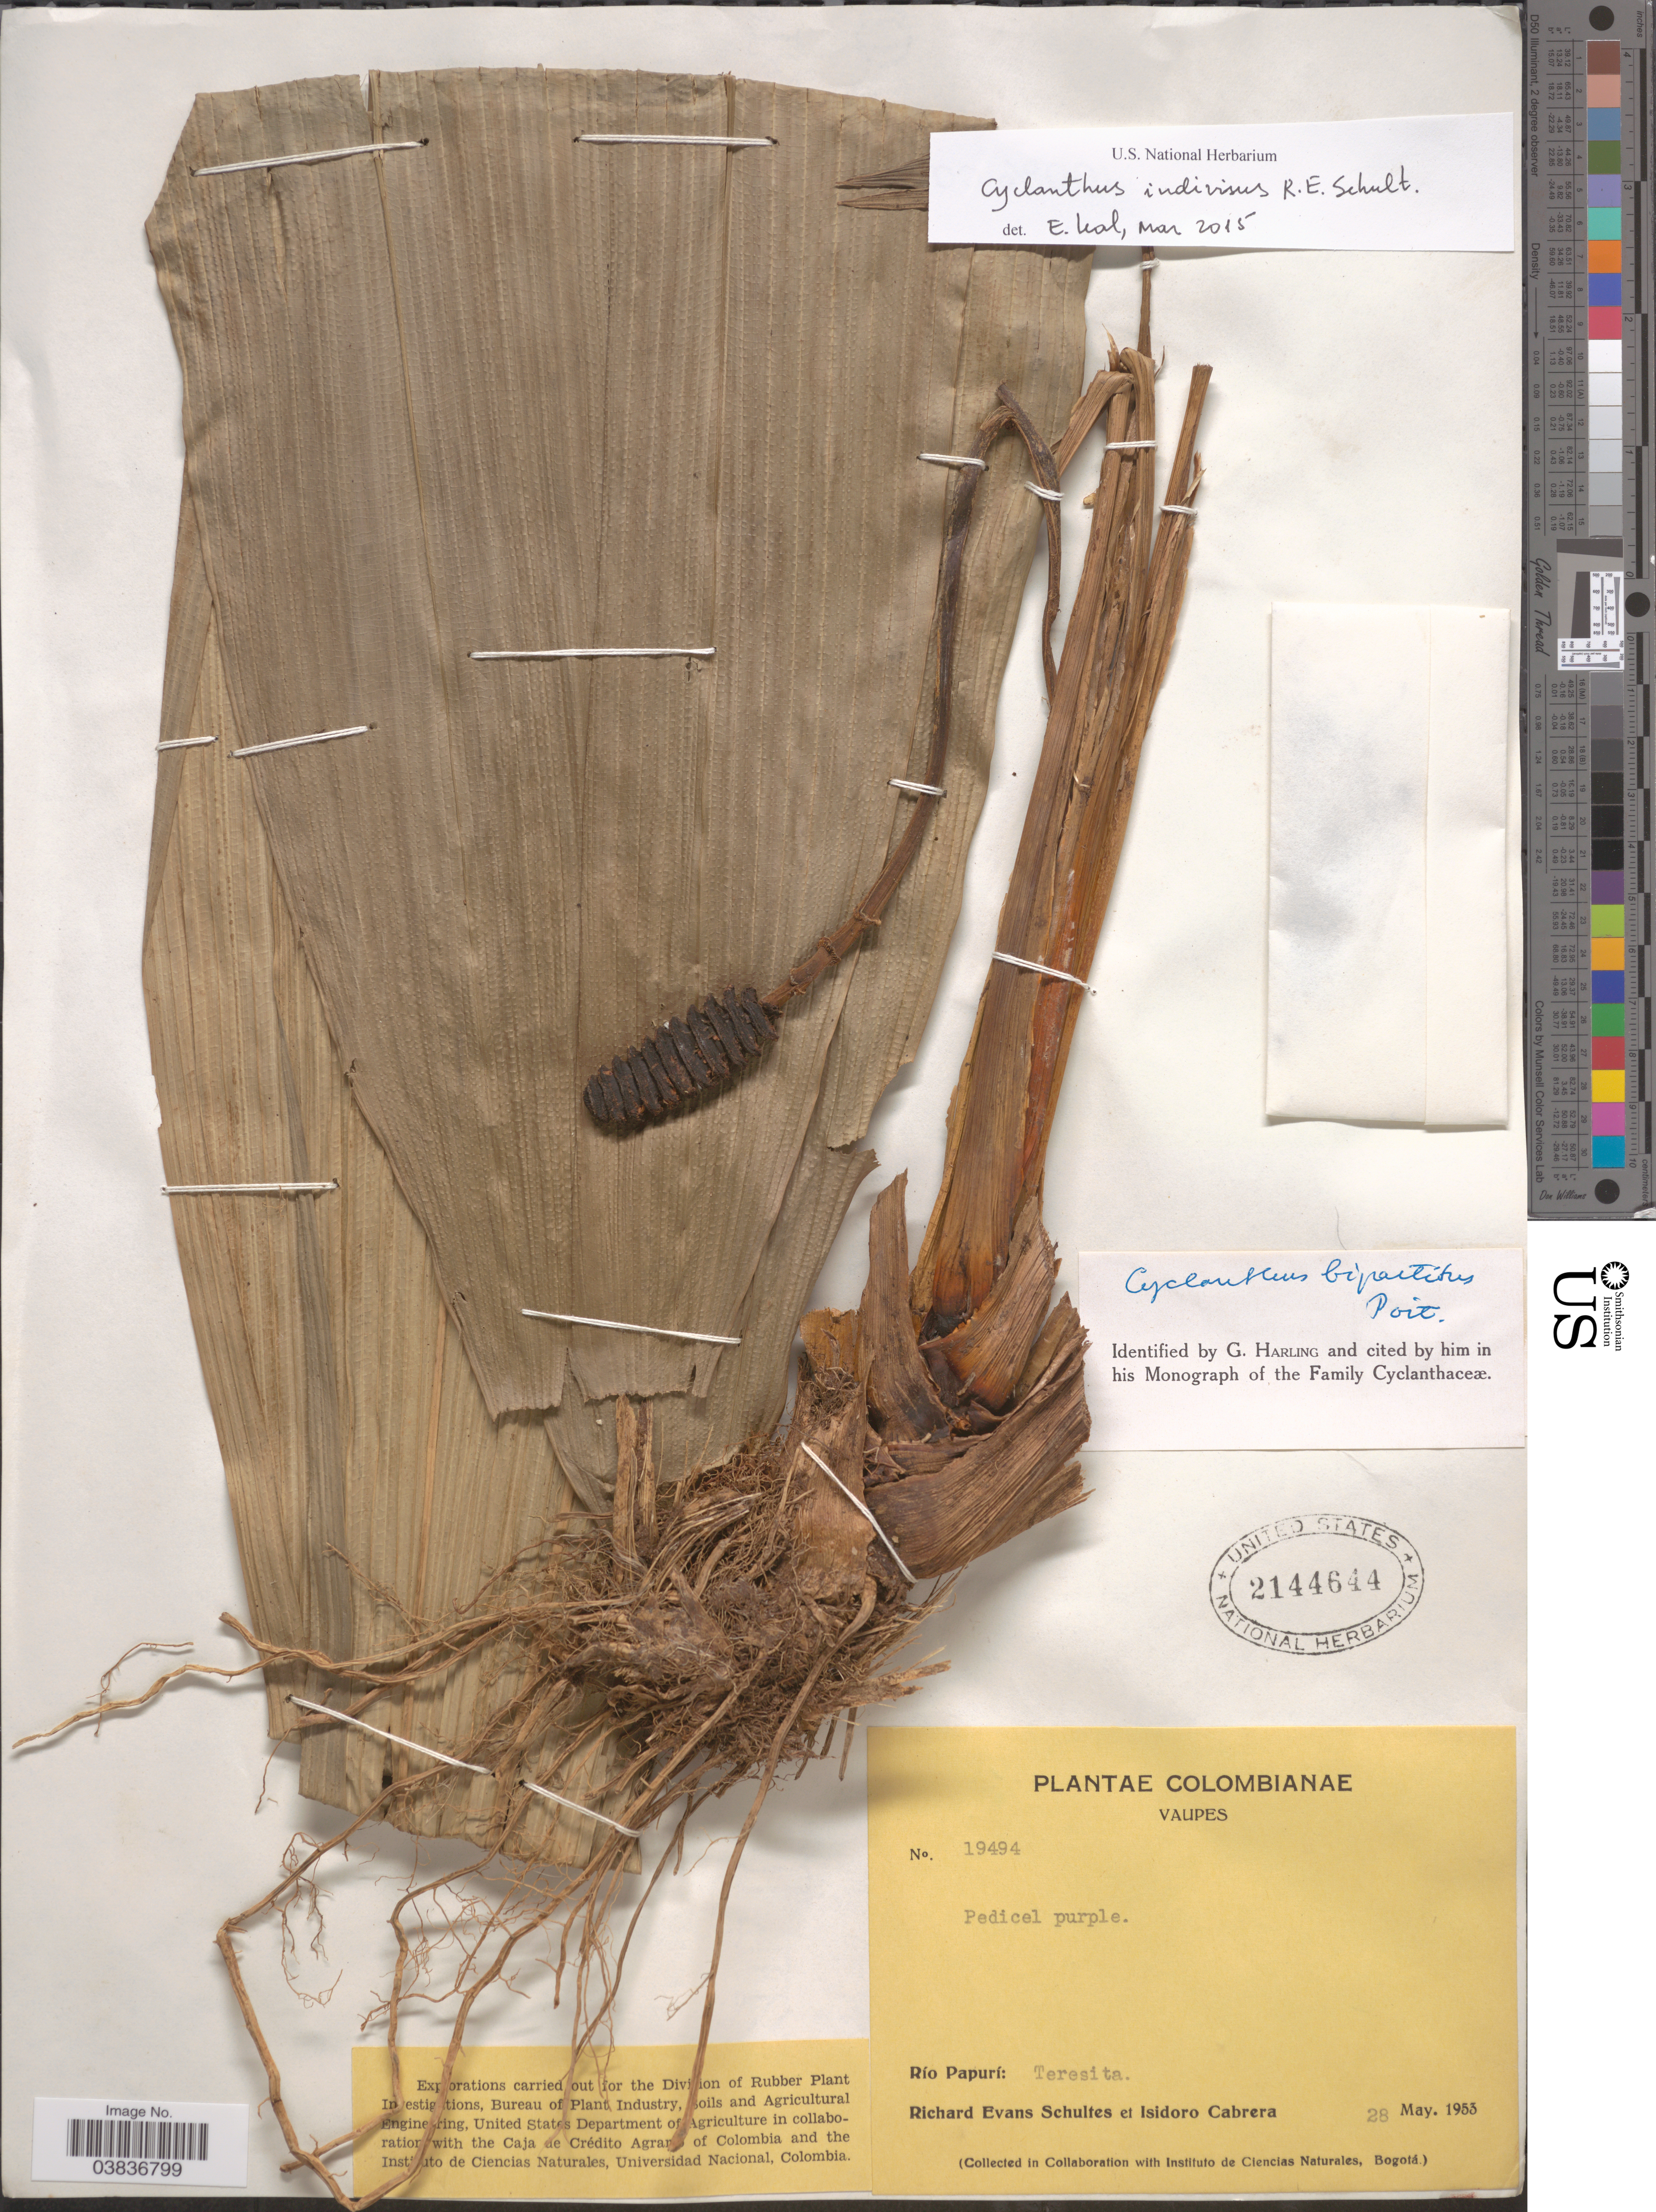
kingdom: Plantae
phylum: Tracheophyta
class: Liliopsida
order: Pandanales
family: Cyclanthaceae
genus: Cyclanthus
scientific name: Cyclanthus indivisus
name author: R.E. Schult.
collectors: R. E. Schultes & I. Cabrera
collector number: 19494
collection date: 1953-05-28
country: Colombia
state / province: Vaupés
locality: Río Papurí: Teresita.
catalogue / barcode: US 2144644